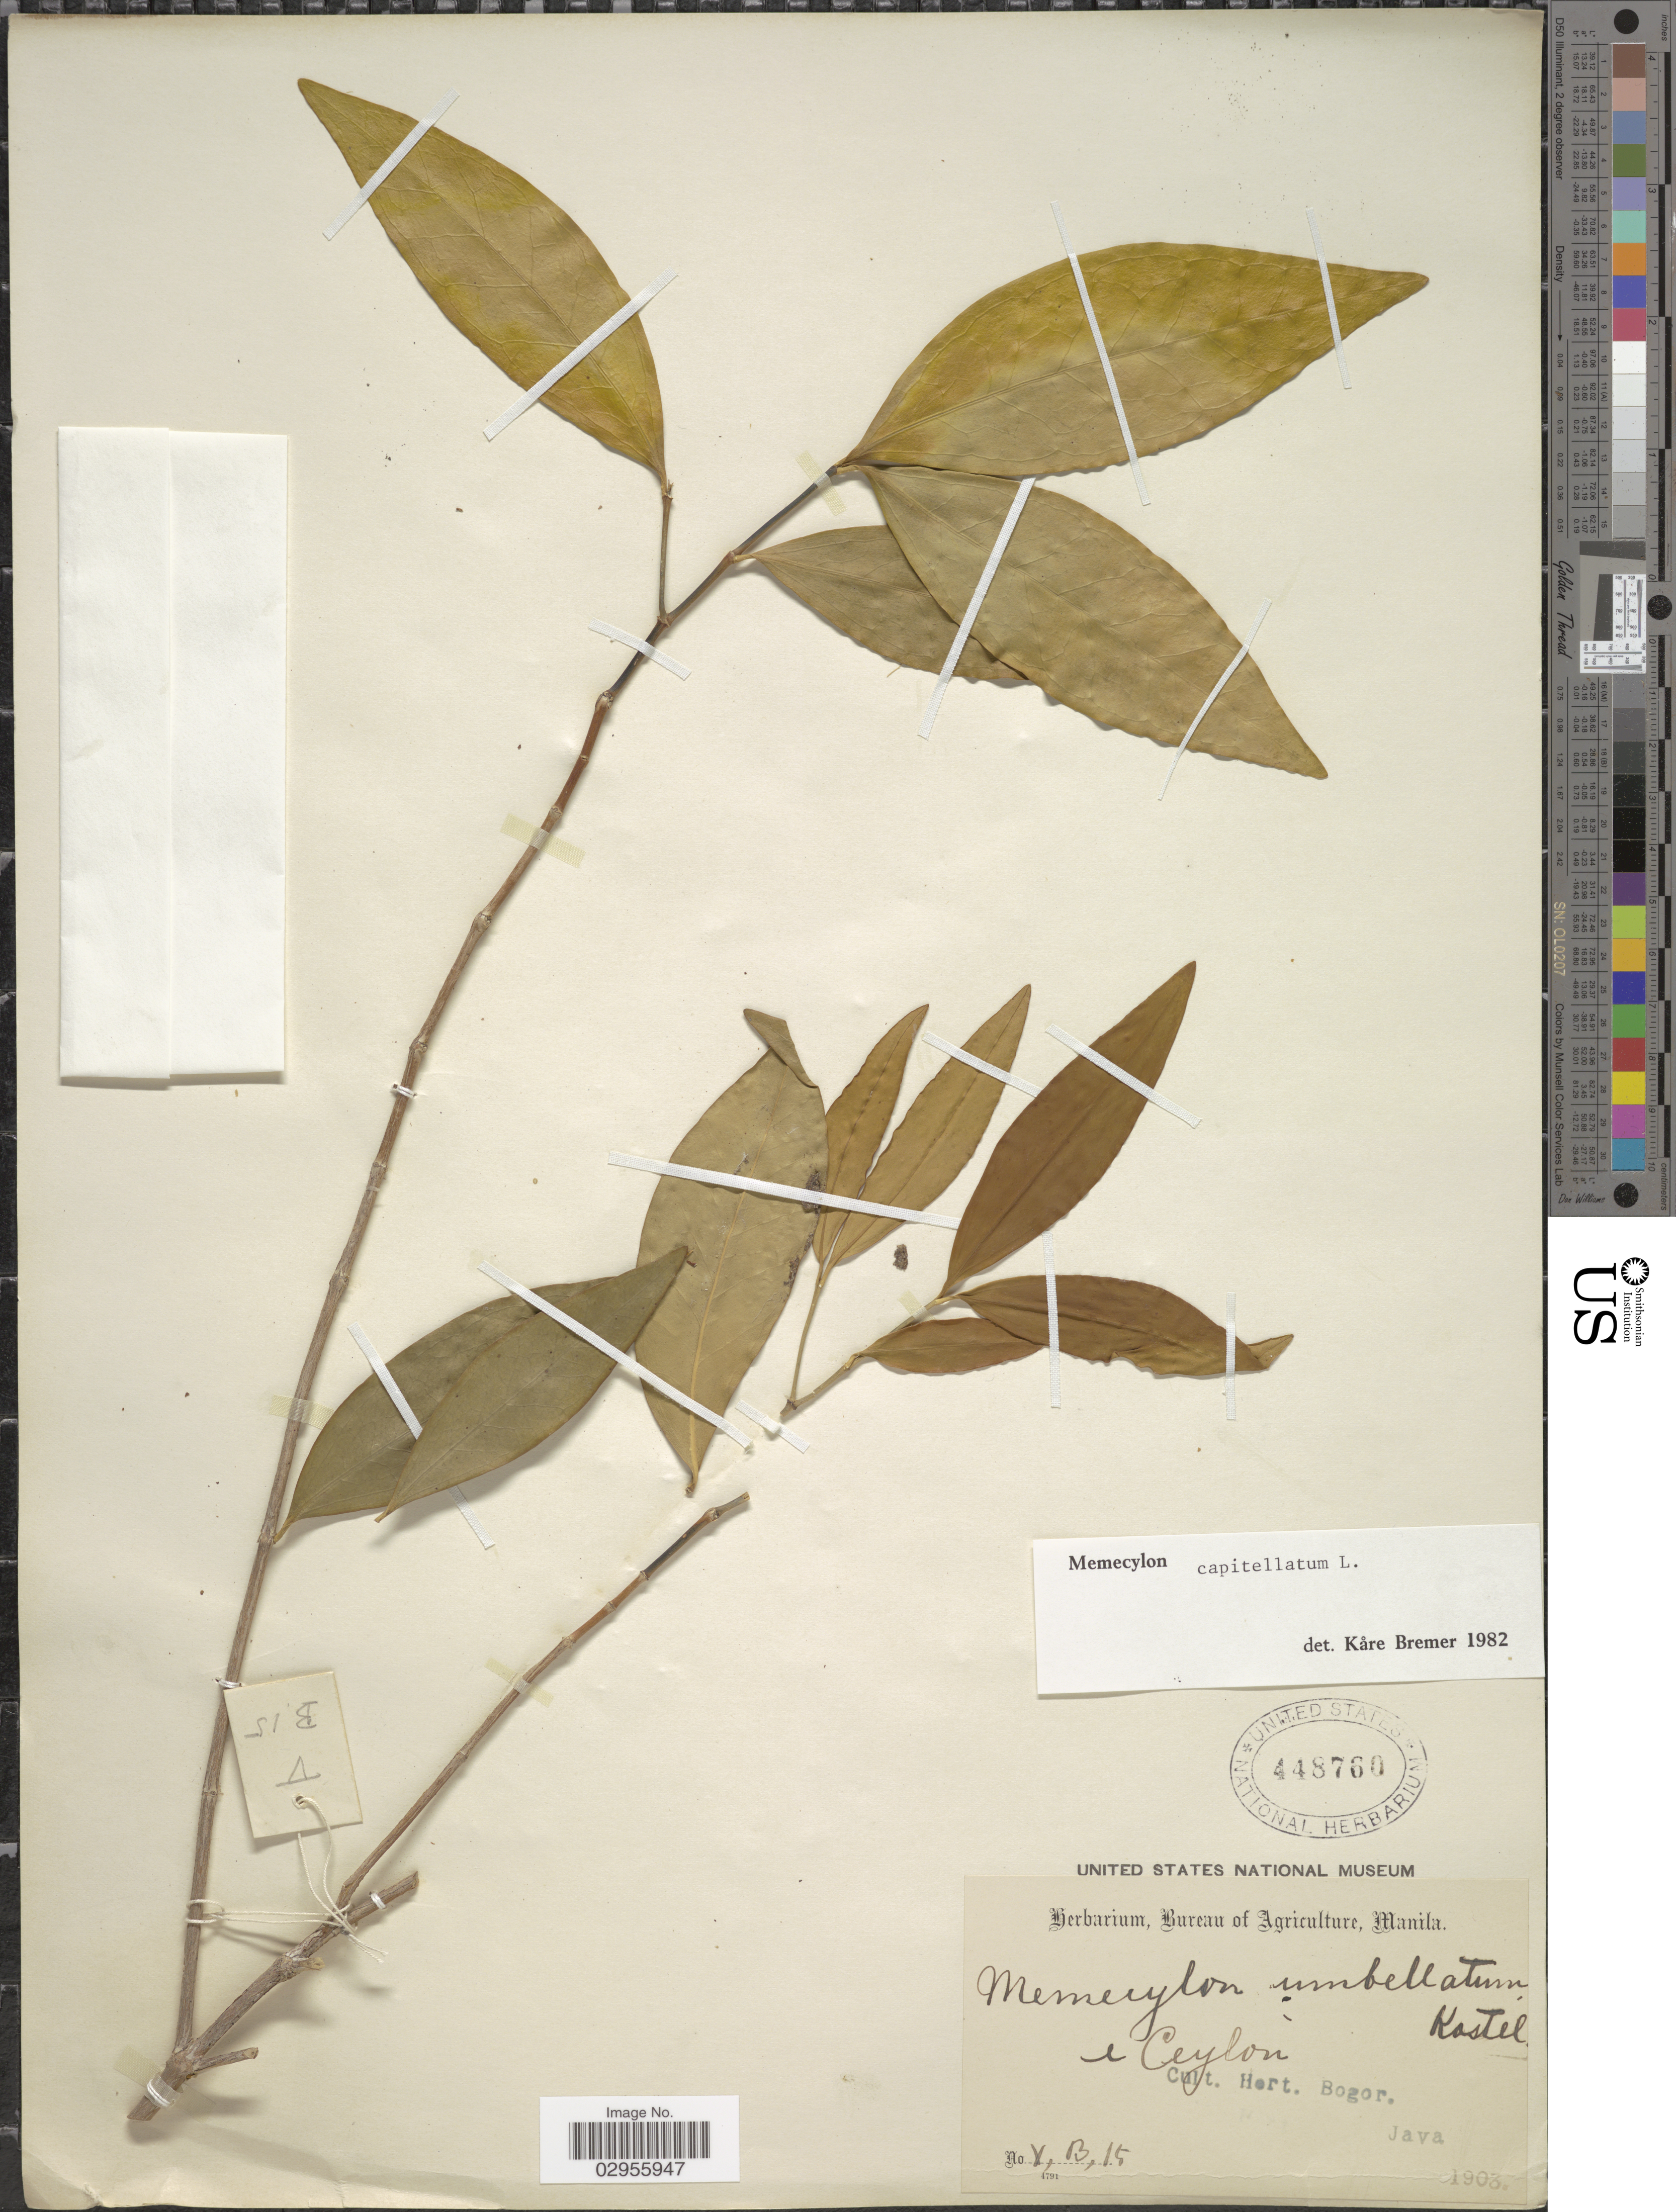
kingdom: Plantae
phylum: Tracheophyta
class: Magnoliopsida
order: Myrtales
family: Melastomataceae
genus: Memecylon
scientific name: Memecylon capitellatum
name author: L.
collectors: ex Herb. Bur. Agric. Manila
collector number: VB15*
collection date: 1903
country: Indonesia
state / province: Java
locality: Cult. Hort. Bogor.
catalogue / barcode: US 448760